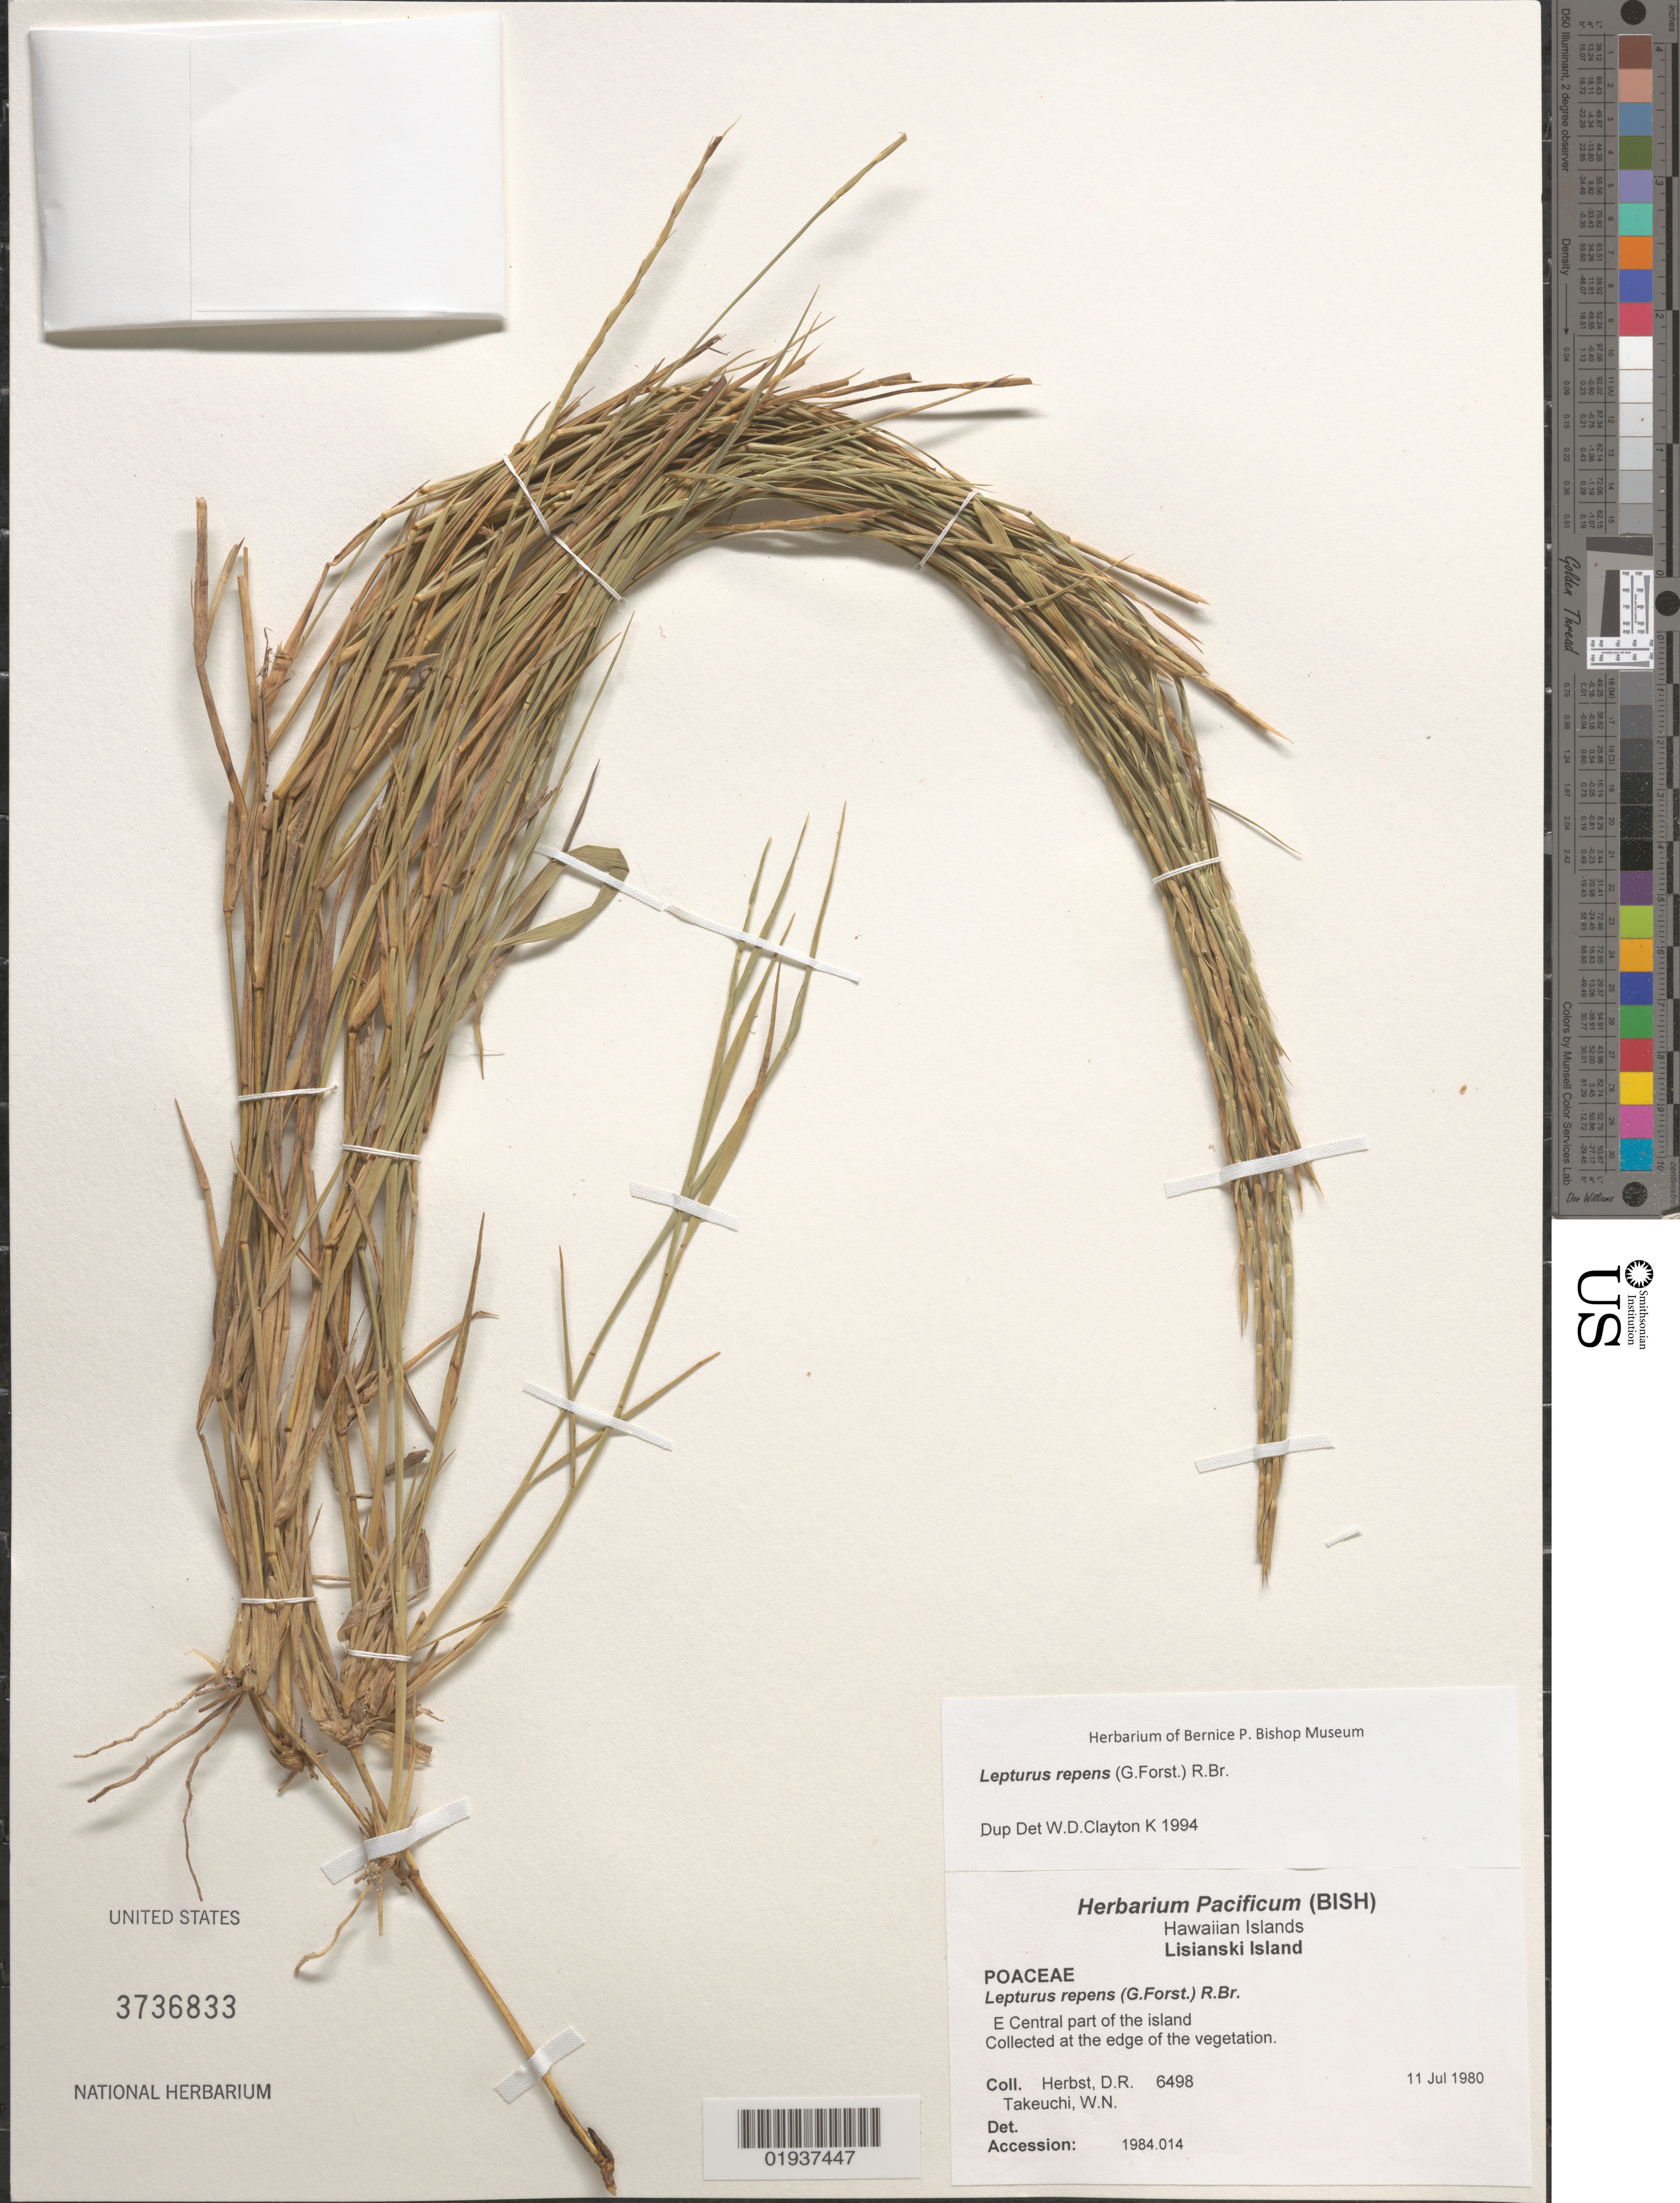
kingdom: Plantae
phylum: Tracheophyta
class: Liliopsida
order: Poales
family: Poaceae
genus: Lepturus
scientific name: Lepturus repens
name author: (G. Forst.) R. Br.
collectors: D. R. Herbst & W. N. Takeuchi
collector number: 6498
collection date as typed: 11 Jul 1980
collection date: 1980-07-11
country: United States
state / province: Hawaii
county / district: Honolulu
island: Lisianski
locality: E central side of the island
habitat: Edge of the vegetation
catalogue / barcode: US 3736833